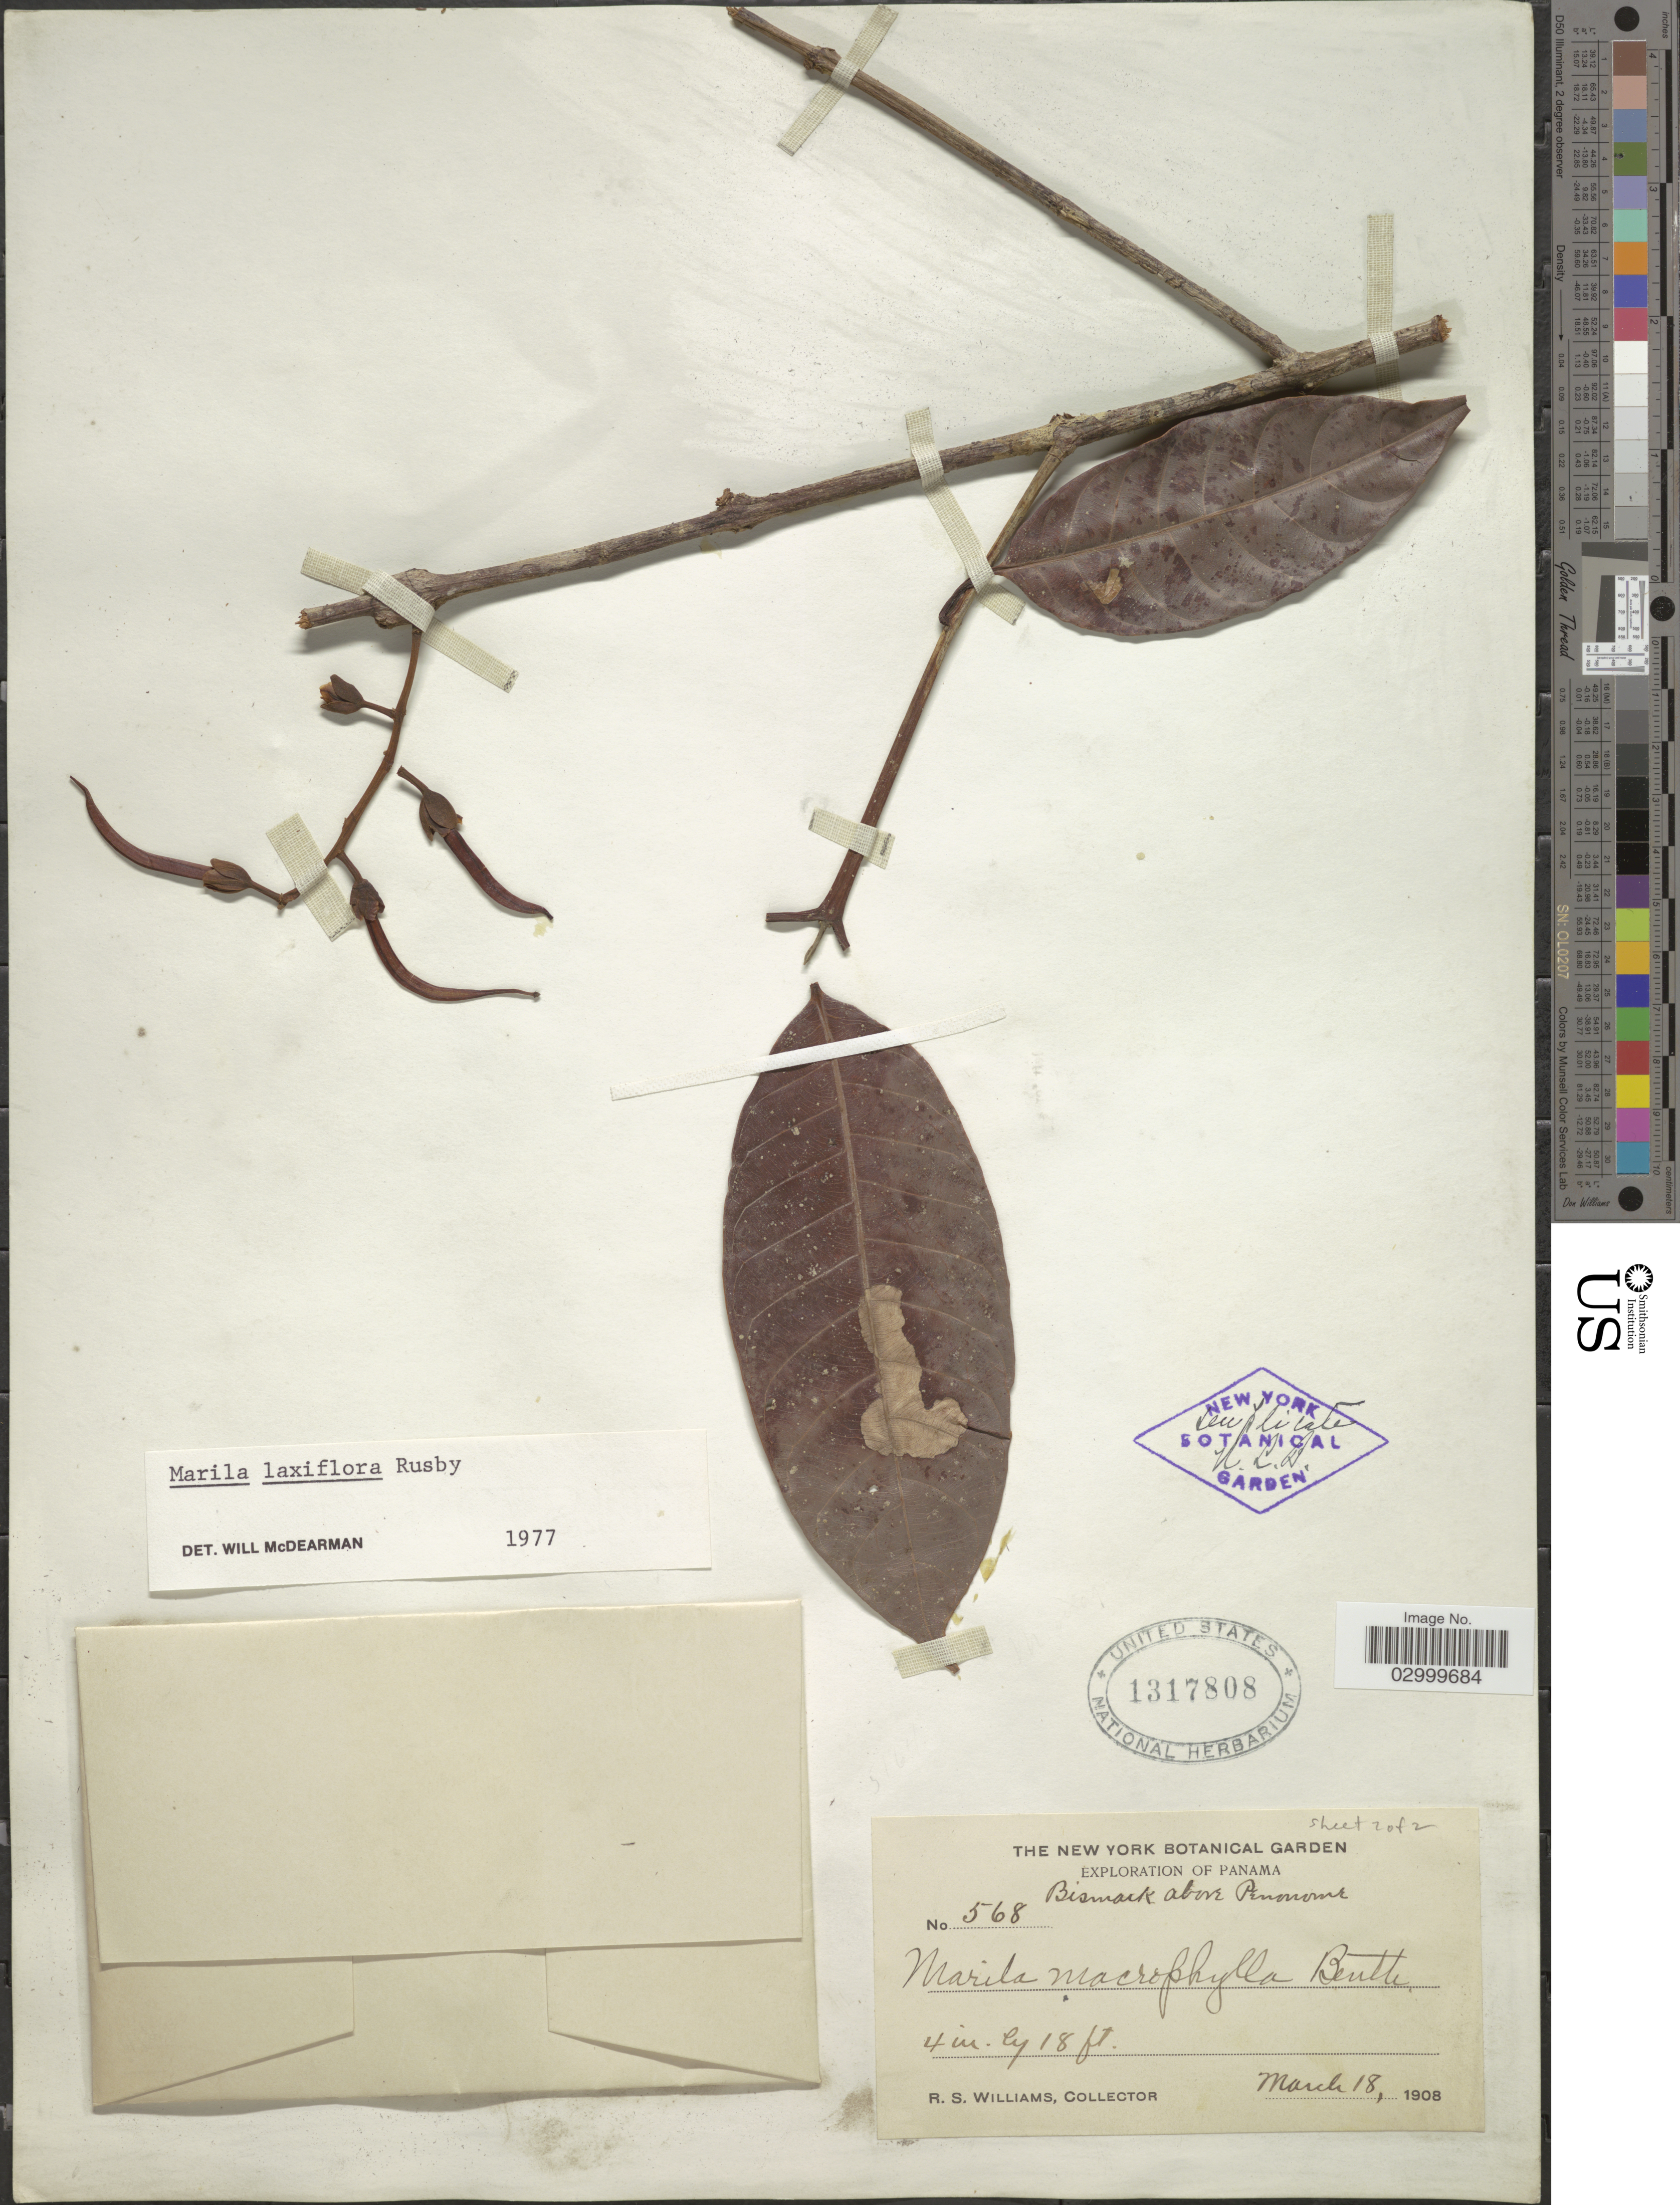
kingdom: Plantae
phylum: Tracheophyta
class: Magnoliopsida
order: Malpighiales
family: Calophyllaceae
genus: Marila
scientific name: Marila laxiflora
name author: Rusby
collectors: R. S. Williams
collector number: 568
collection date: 1908-03-18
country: Panama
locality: Bismark above Penonome.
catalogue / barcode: US 1317808